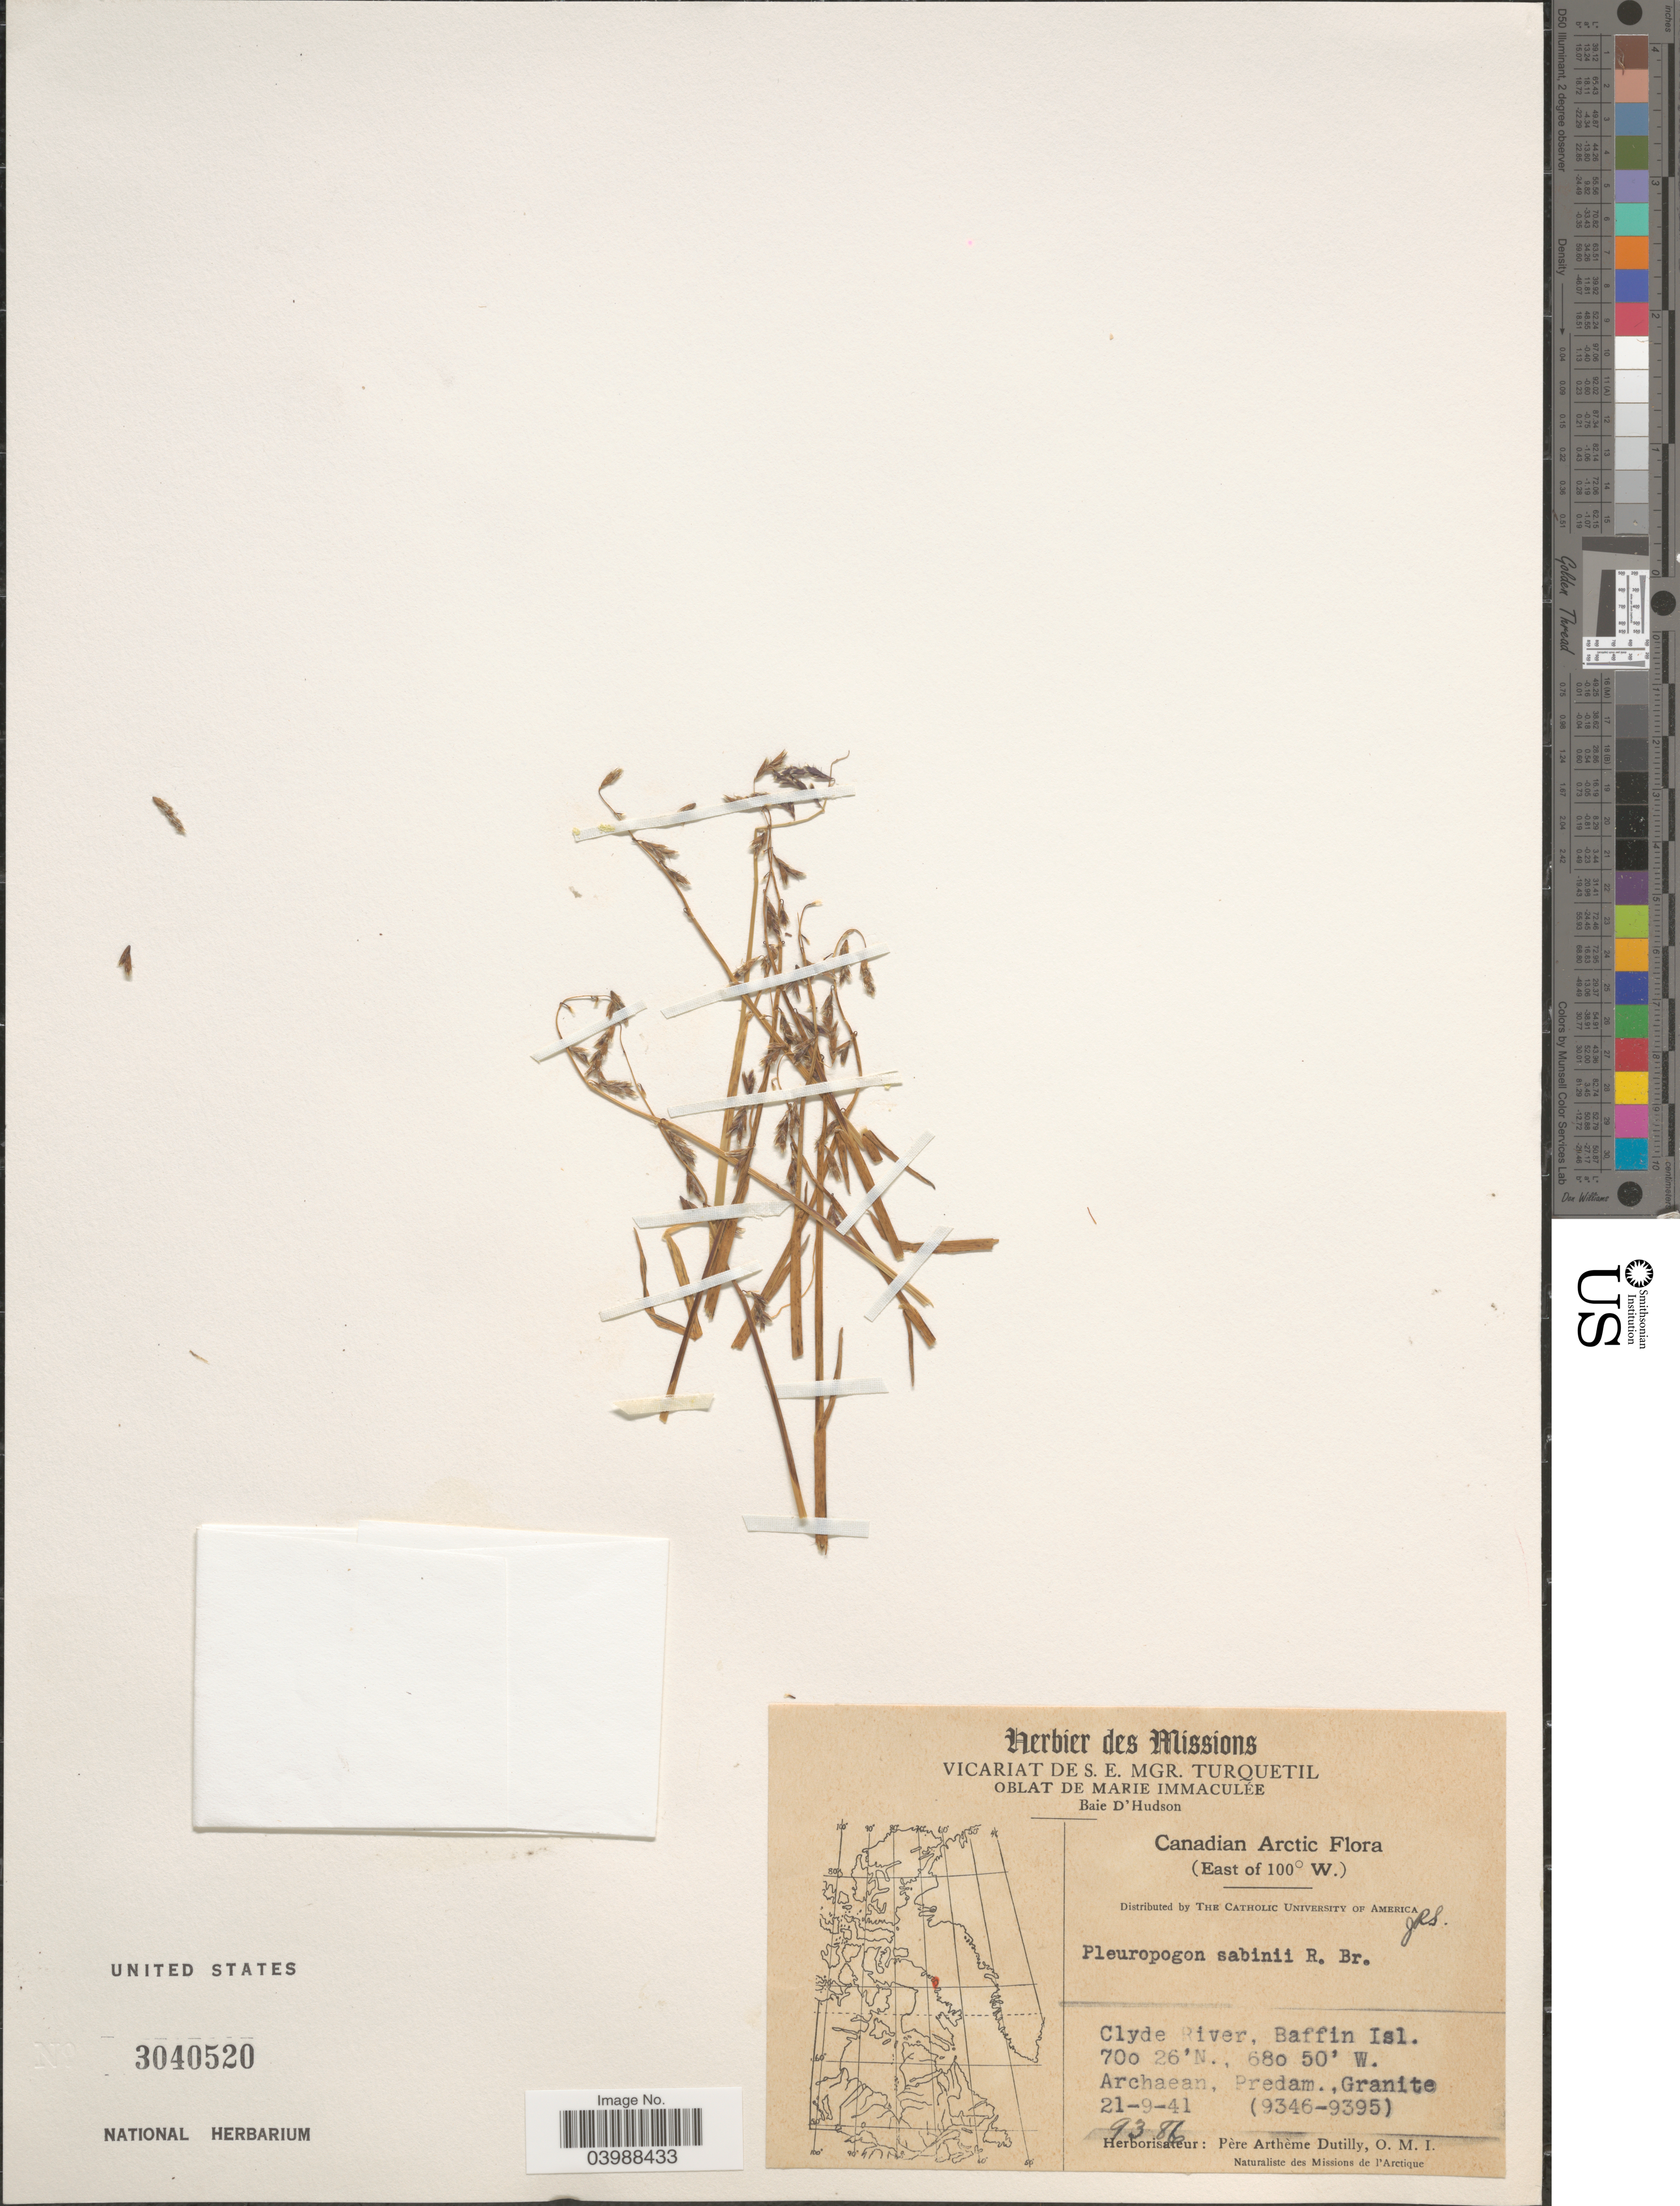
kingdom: Plantae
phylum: Tracheophyta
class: Liliopsida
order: Poales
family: Poaceae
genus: Pleuropogon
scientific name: Pleuropogon sabinei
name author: R. Br.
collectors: P. Dutilly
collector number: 9386*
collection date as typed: Transcribed d/m/y: 21/9/41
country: Canada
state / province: Nunavut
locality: Canadian Arctic. Clyde River, Baffin Island.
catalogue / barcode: US 3040520